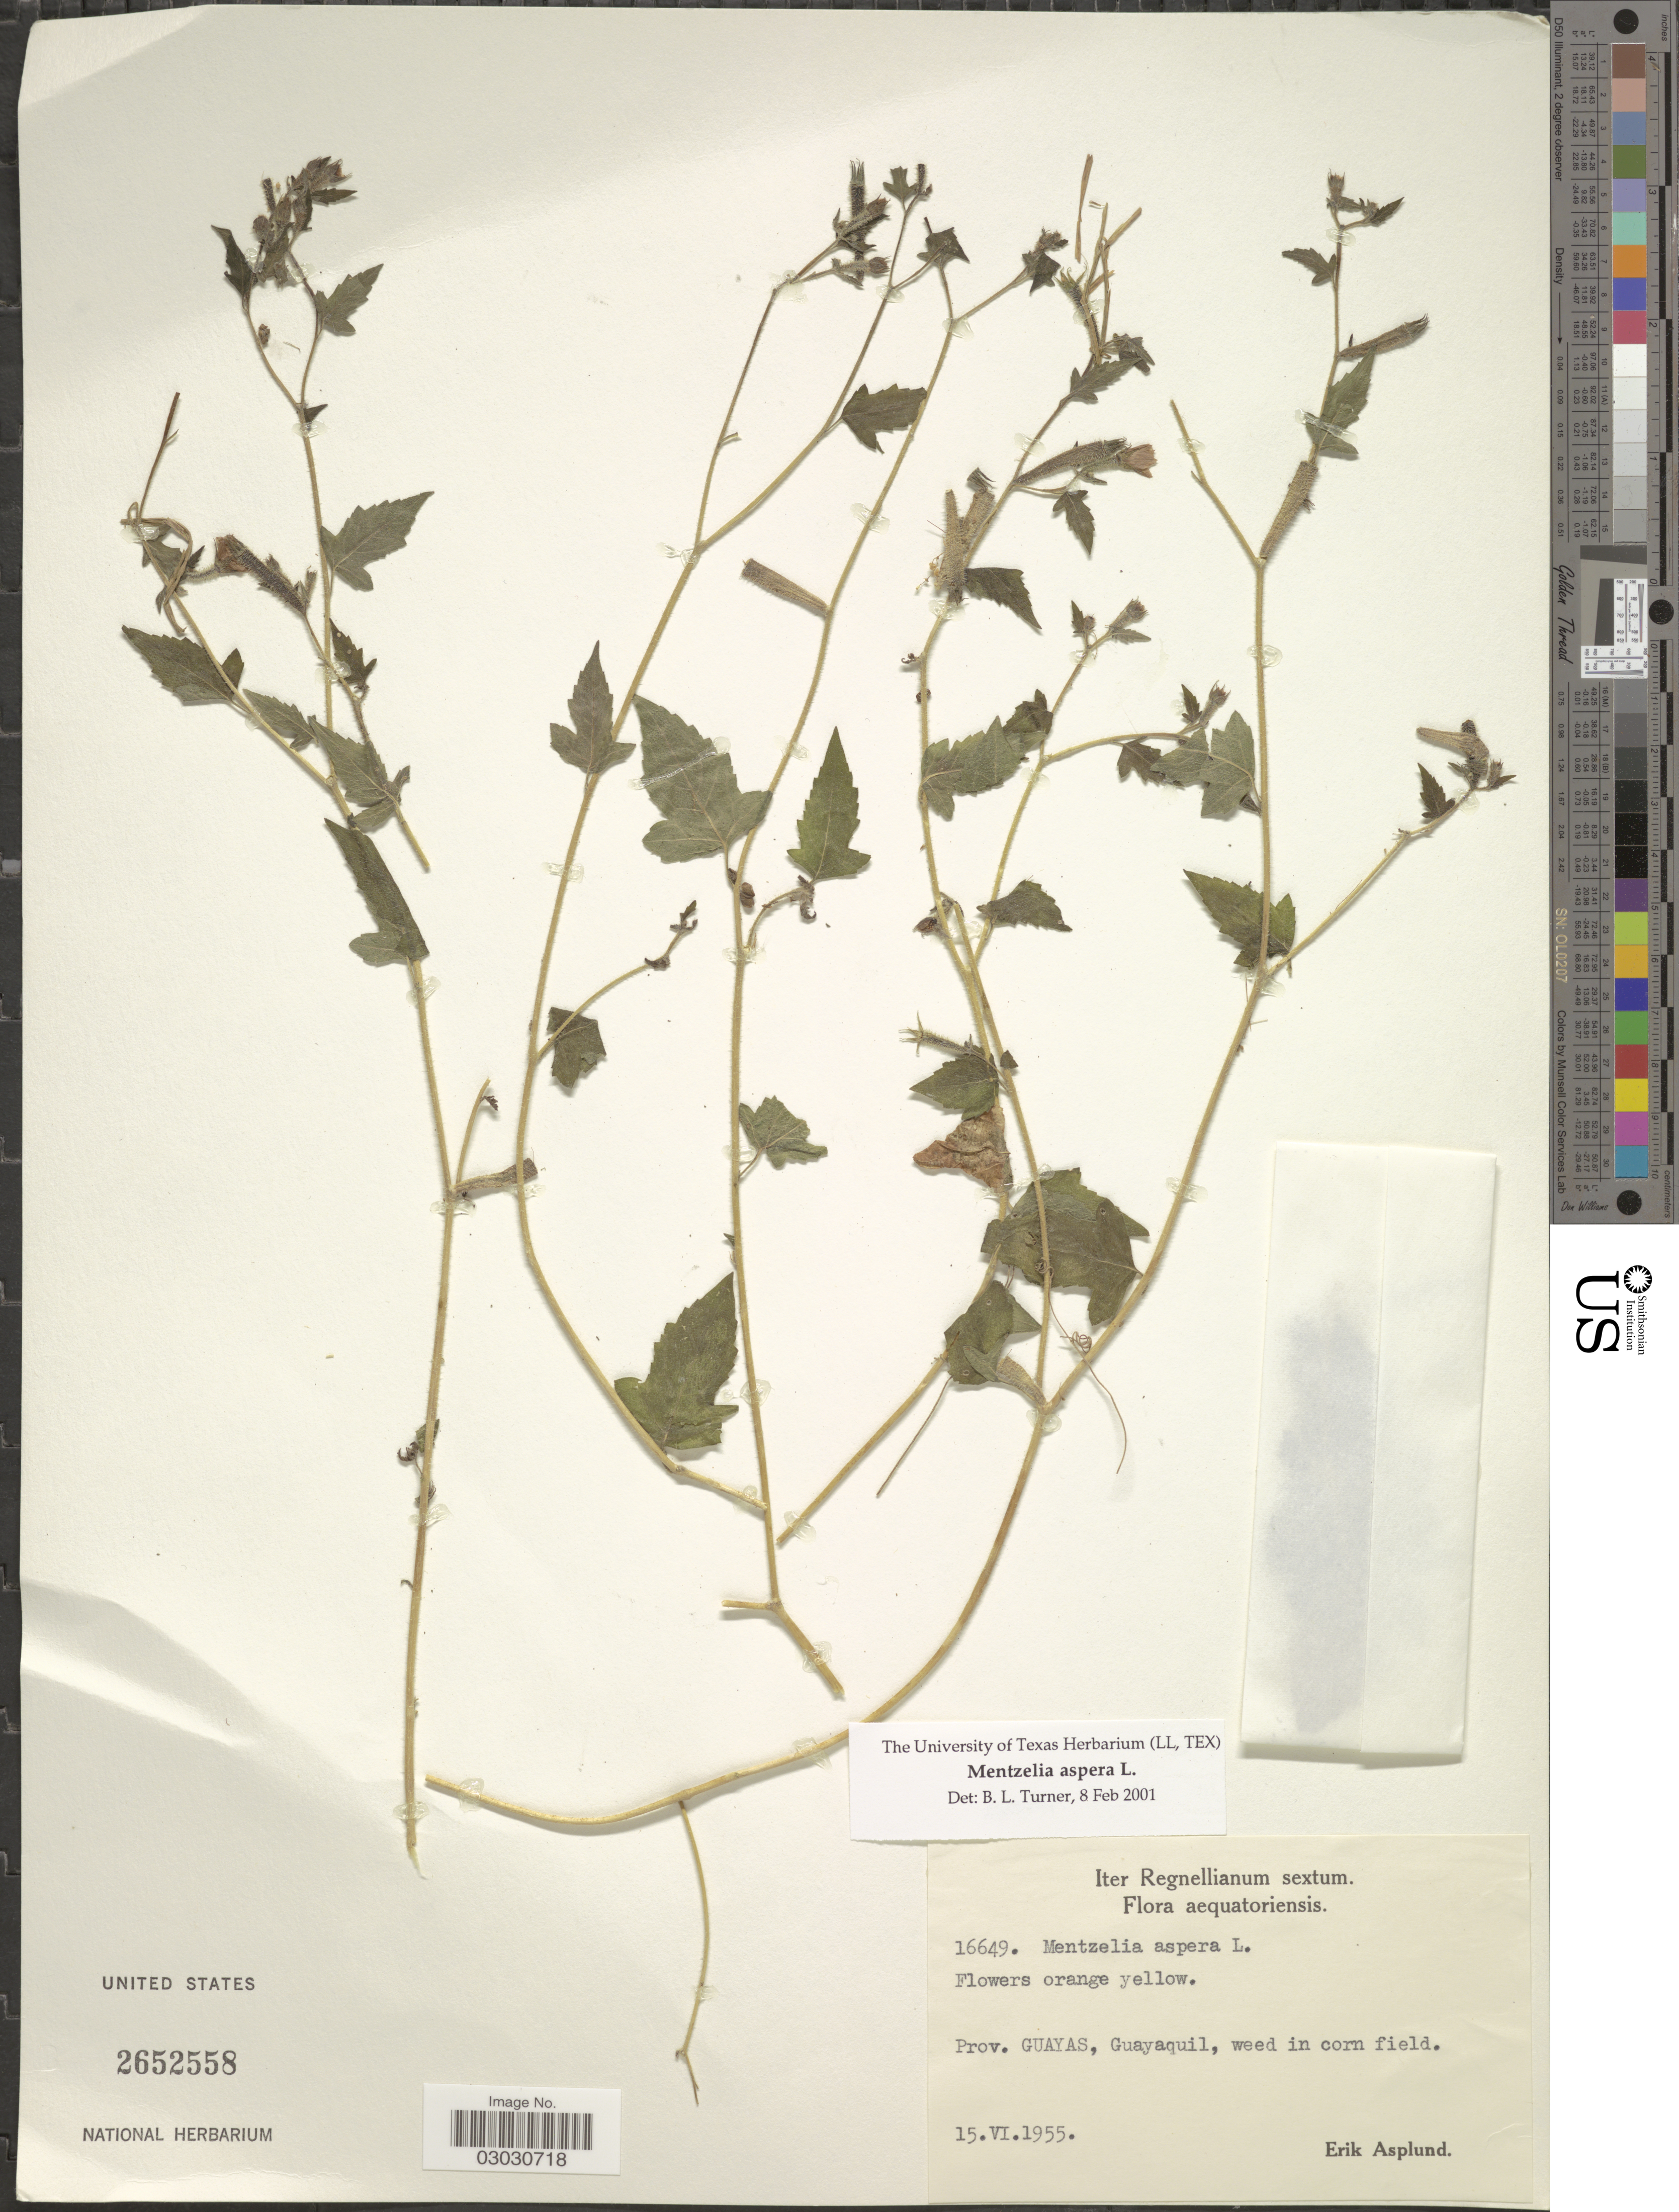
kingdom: Plantae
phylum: Tracheophyta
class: Magnoliopsida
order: Cornales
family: Loasaceae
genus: Mentzelia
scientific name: Mentzelia aspera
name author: L.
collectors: E. Asplund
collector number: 16649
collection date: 1955-06-15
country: Ecuador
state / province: Guayas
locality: Prov. Guayas, Guayaquil.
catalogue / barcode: US 2652558